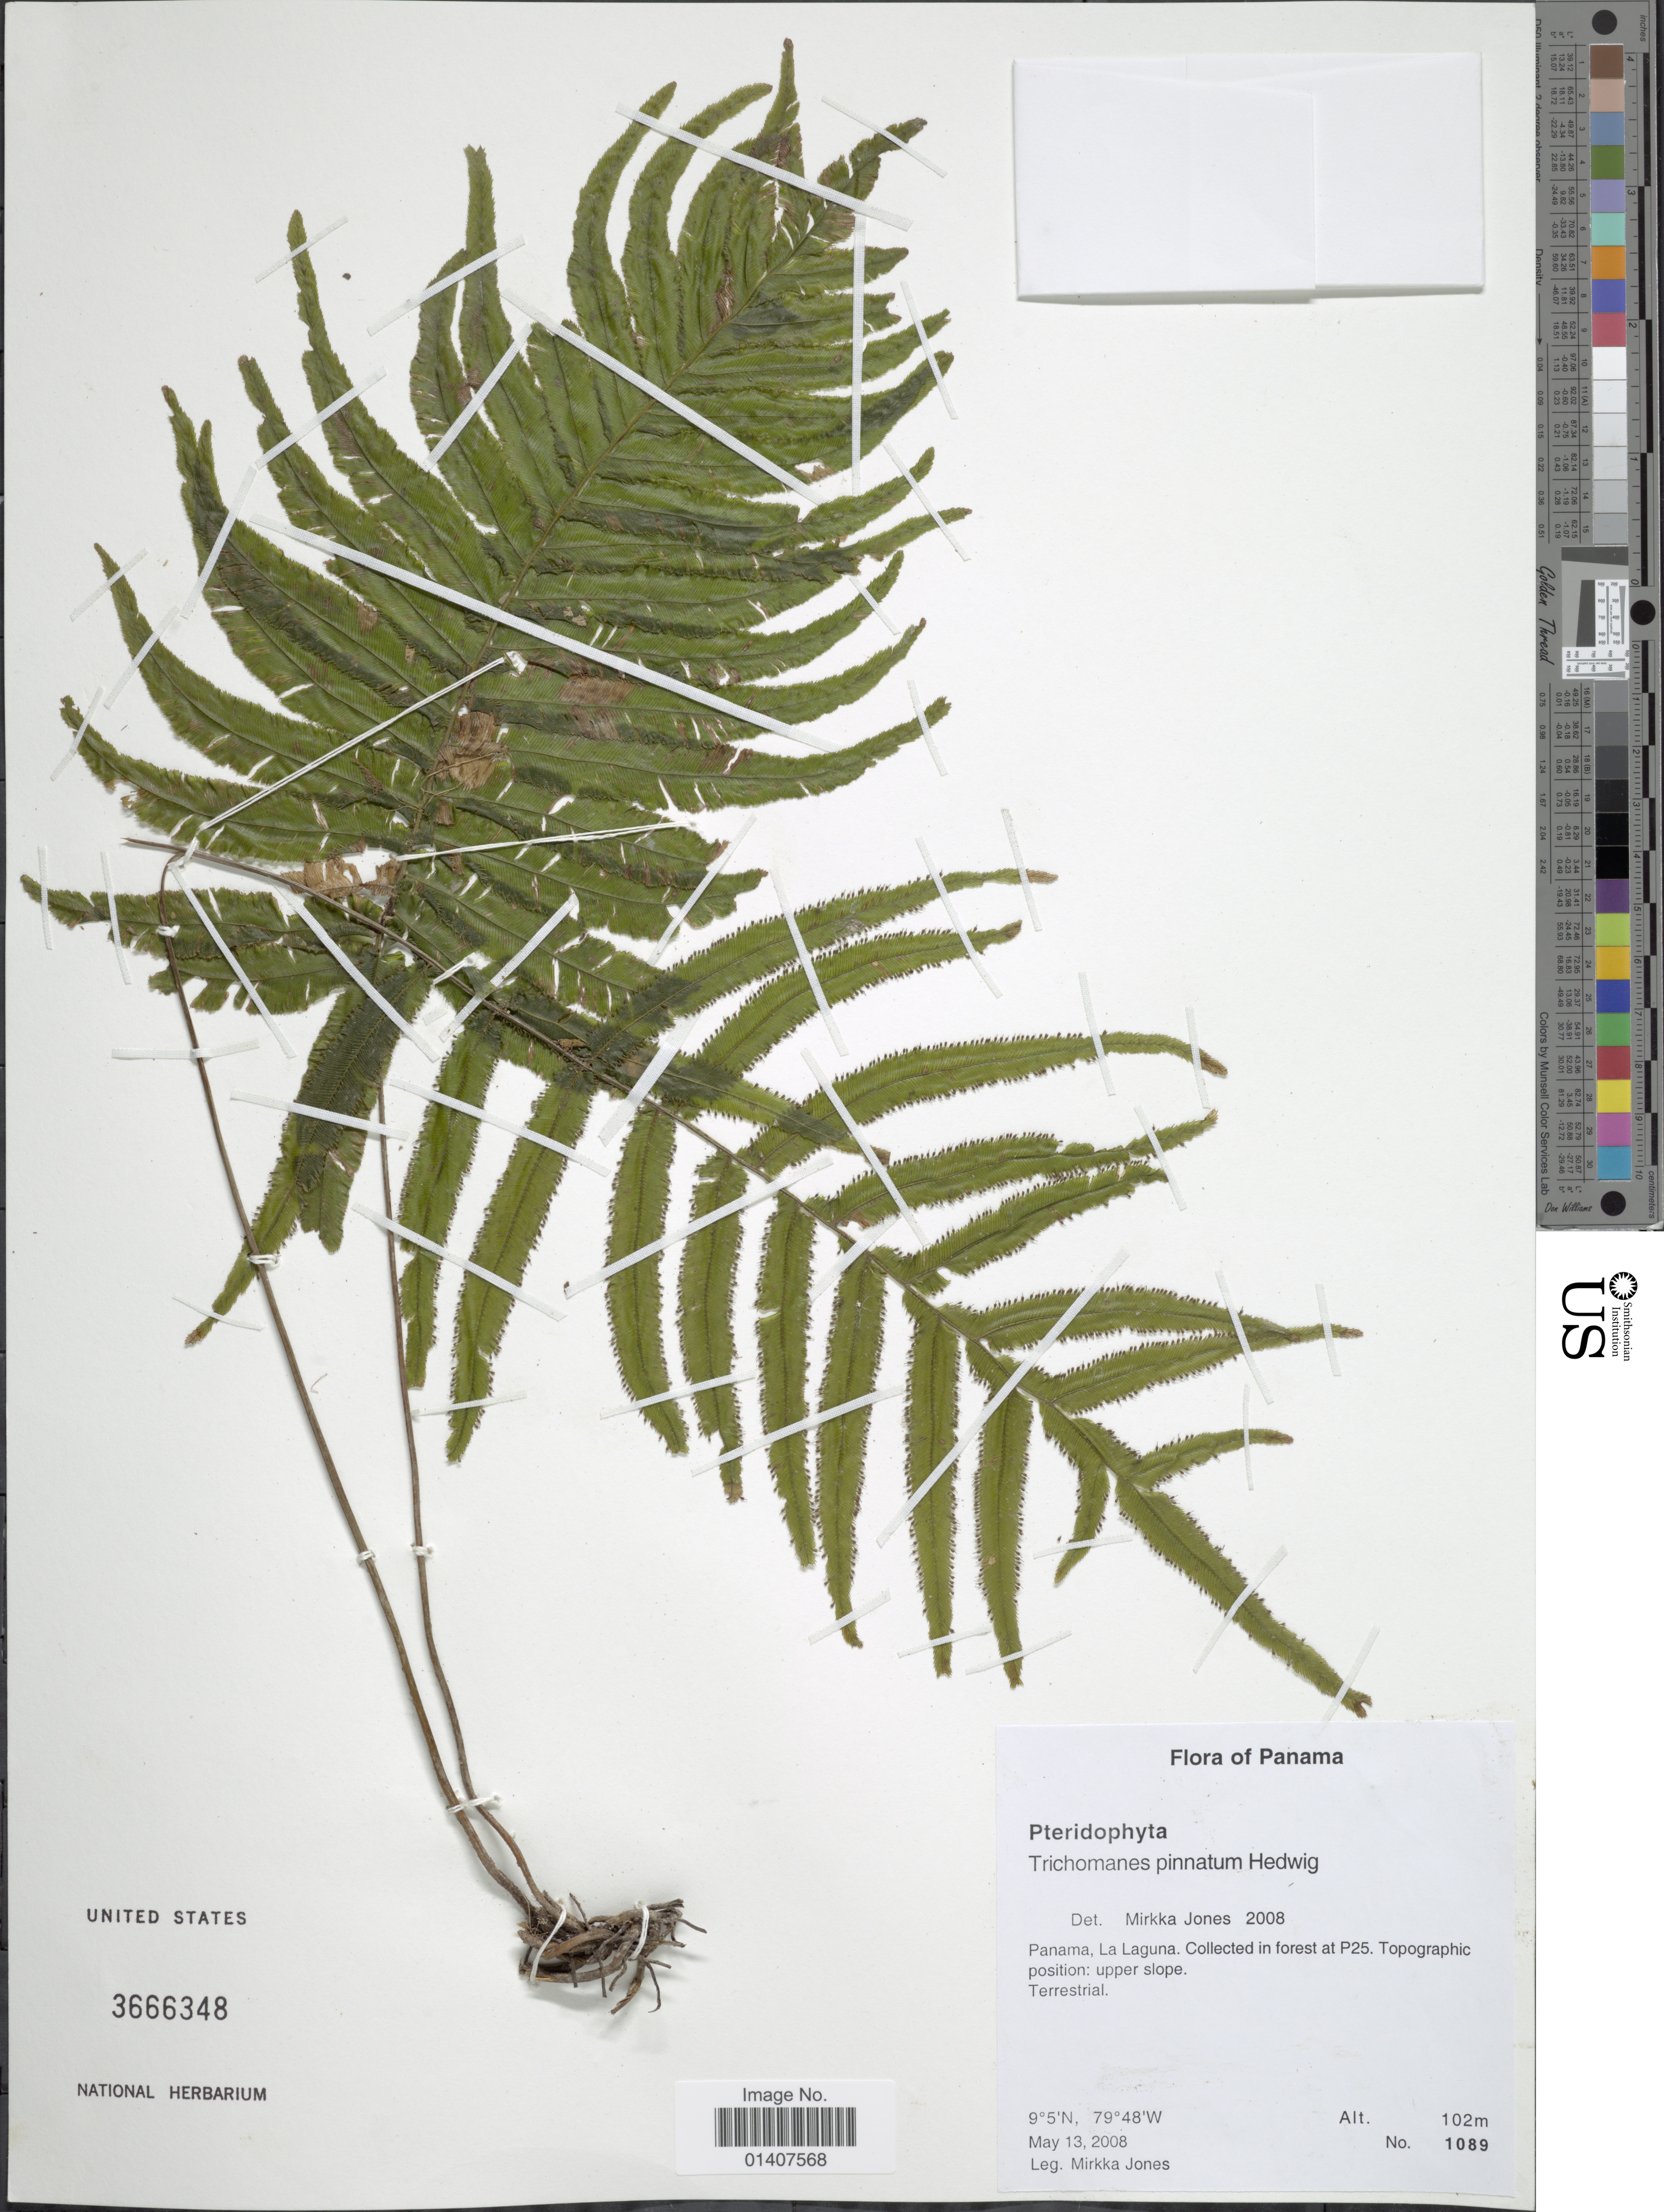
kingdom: Plantae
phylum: Tracheophyta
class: Polypodiopsida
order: Hymenophyllales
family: Hymenophyllaceae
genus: Trichomanes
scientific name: Trichomanes pinnatum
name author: Hedw.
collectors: M. Jones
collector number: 1089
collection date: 2008-05-13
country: Panama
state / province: Panamá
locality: Panama, La Laguna, collected in forest at P25, Topographix position: upper slope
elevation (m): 102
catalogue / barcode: US 3666348